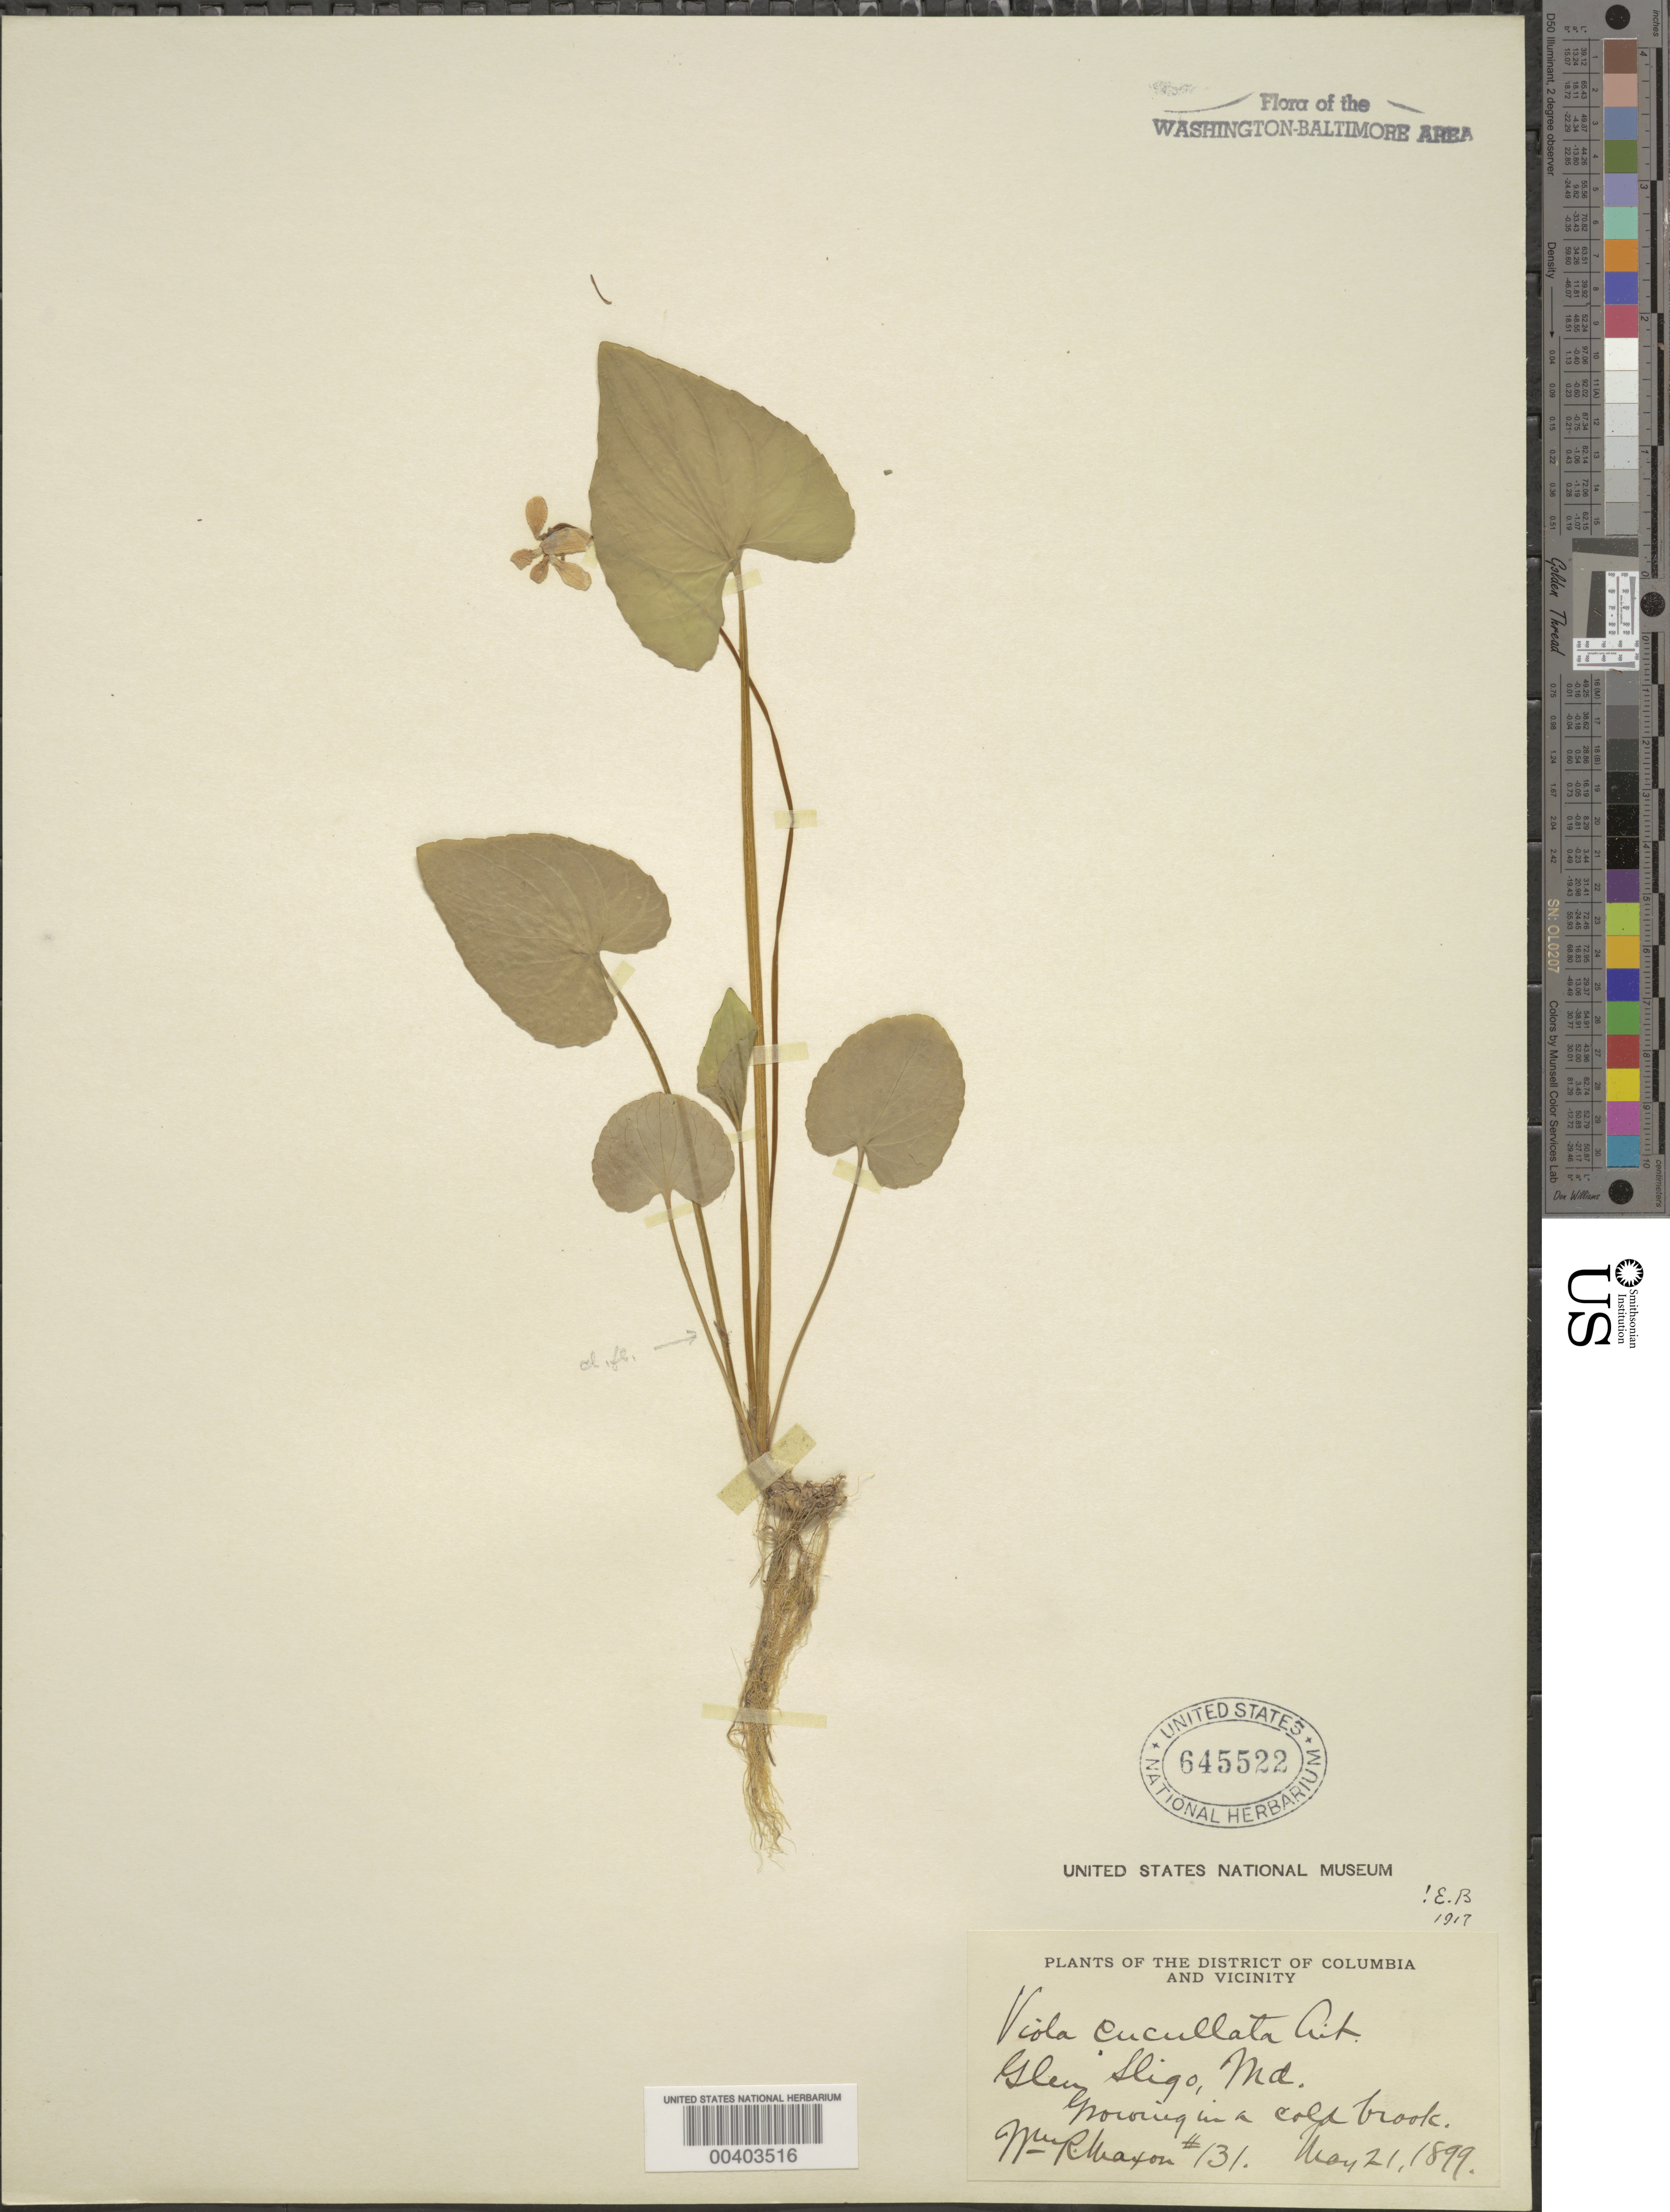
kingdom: Plantae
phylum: Tracheophyta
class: Magnoliopsida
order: Malpighiales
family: Violaceae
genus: Viola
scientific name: Viola cucullata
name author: Aiton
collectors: W. R. Maxon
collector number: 131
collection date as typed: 21 May 1899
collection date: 1899-05-21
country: United States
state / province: Maryland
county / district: Prince George's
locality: Glen Sligo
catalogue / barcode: US 645522